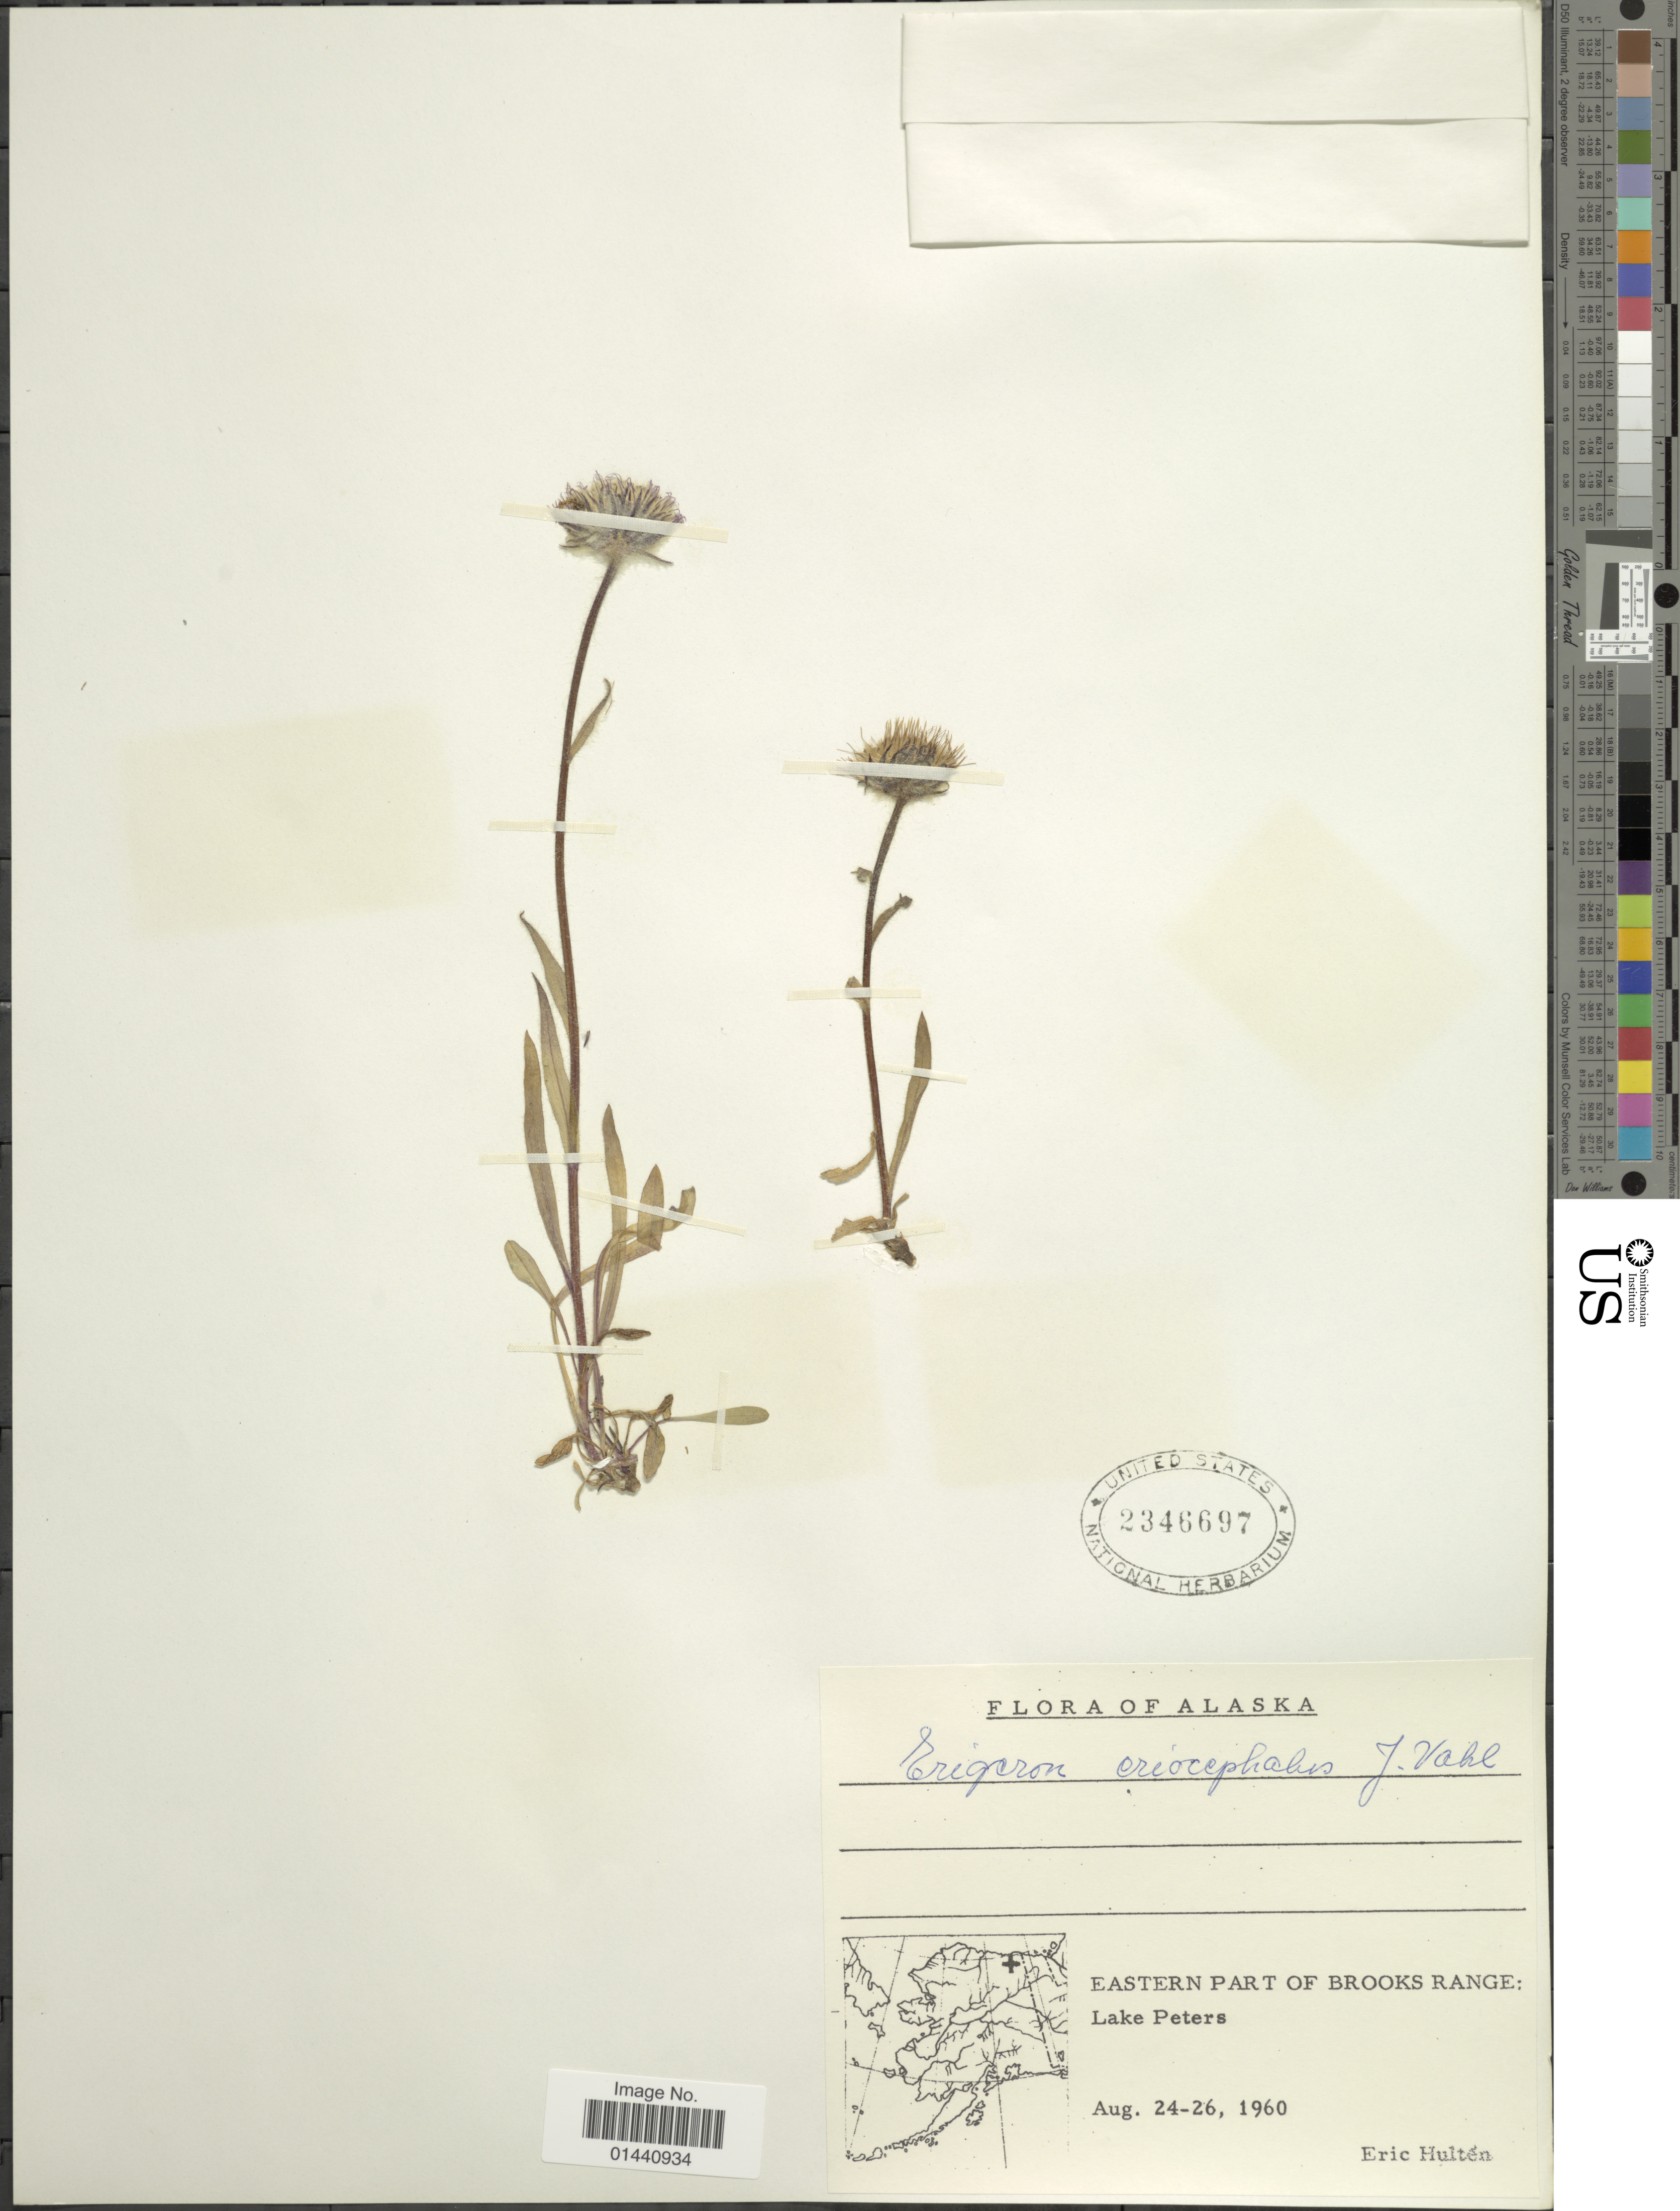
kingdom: Plantae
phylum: Tracheophyta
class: Magnoliopsida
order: Asterales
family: Asteraceae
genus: Erigeron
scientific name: Erigeron eriocephalus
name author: J. Vahl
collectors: E. G. Hultén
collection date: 1960-08-24/1960-08-26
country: United States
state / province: Alaska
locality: Eastern Part of Brooks Range. Lake Peters.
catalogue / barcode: US 2346697